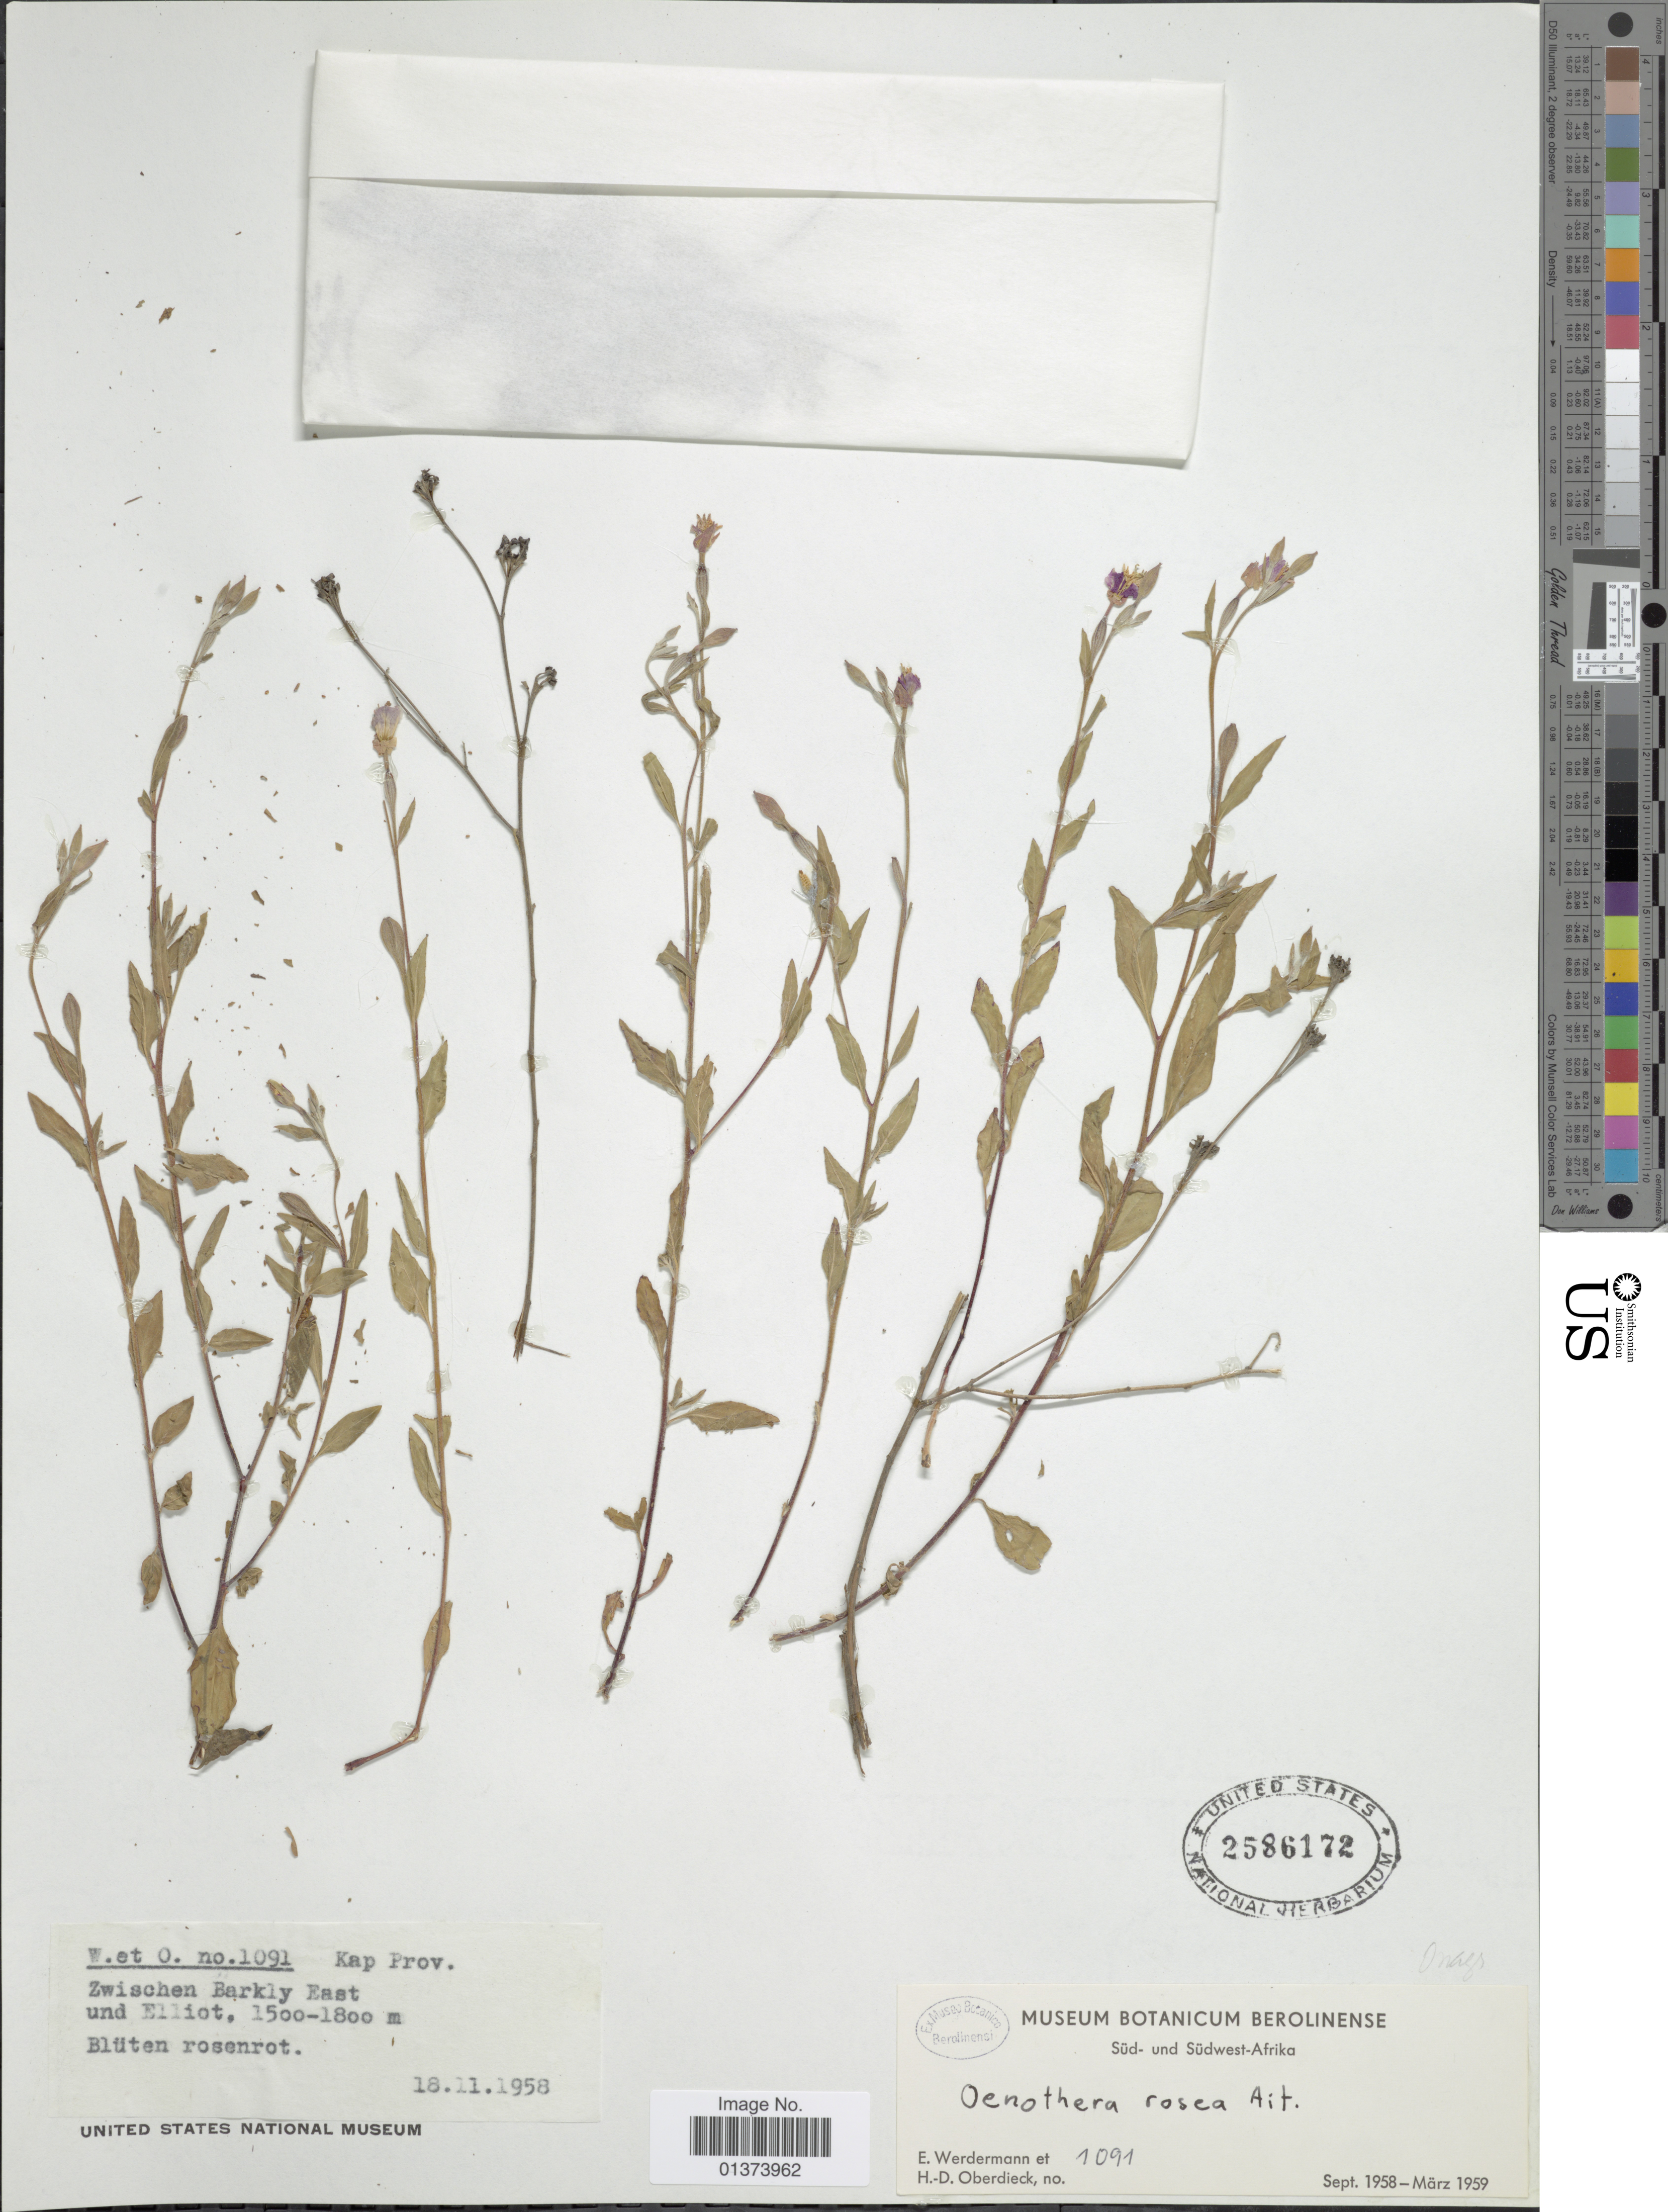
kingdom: Plantae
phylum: Tracheophyta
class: Magnoliopsida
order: Myrtales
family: Onagraceae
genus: Oenothera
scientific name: Oenothera rosea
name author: L'Hér. ex Aiton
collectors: E. Werdermann & H. Oberdieck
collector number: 1091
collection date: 1958-09/1959-03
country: South Africa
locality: Süd- und Südwest-Afrika, Kap Prov., Zwischen Barkly East und Elliot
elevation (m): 1500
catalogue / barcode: US 2586172